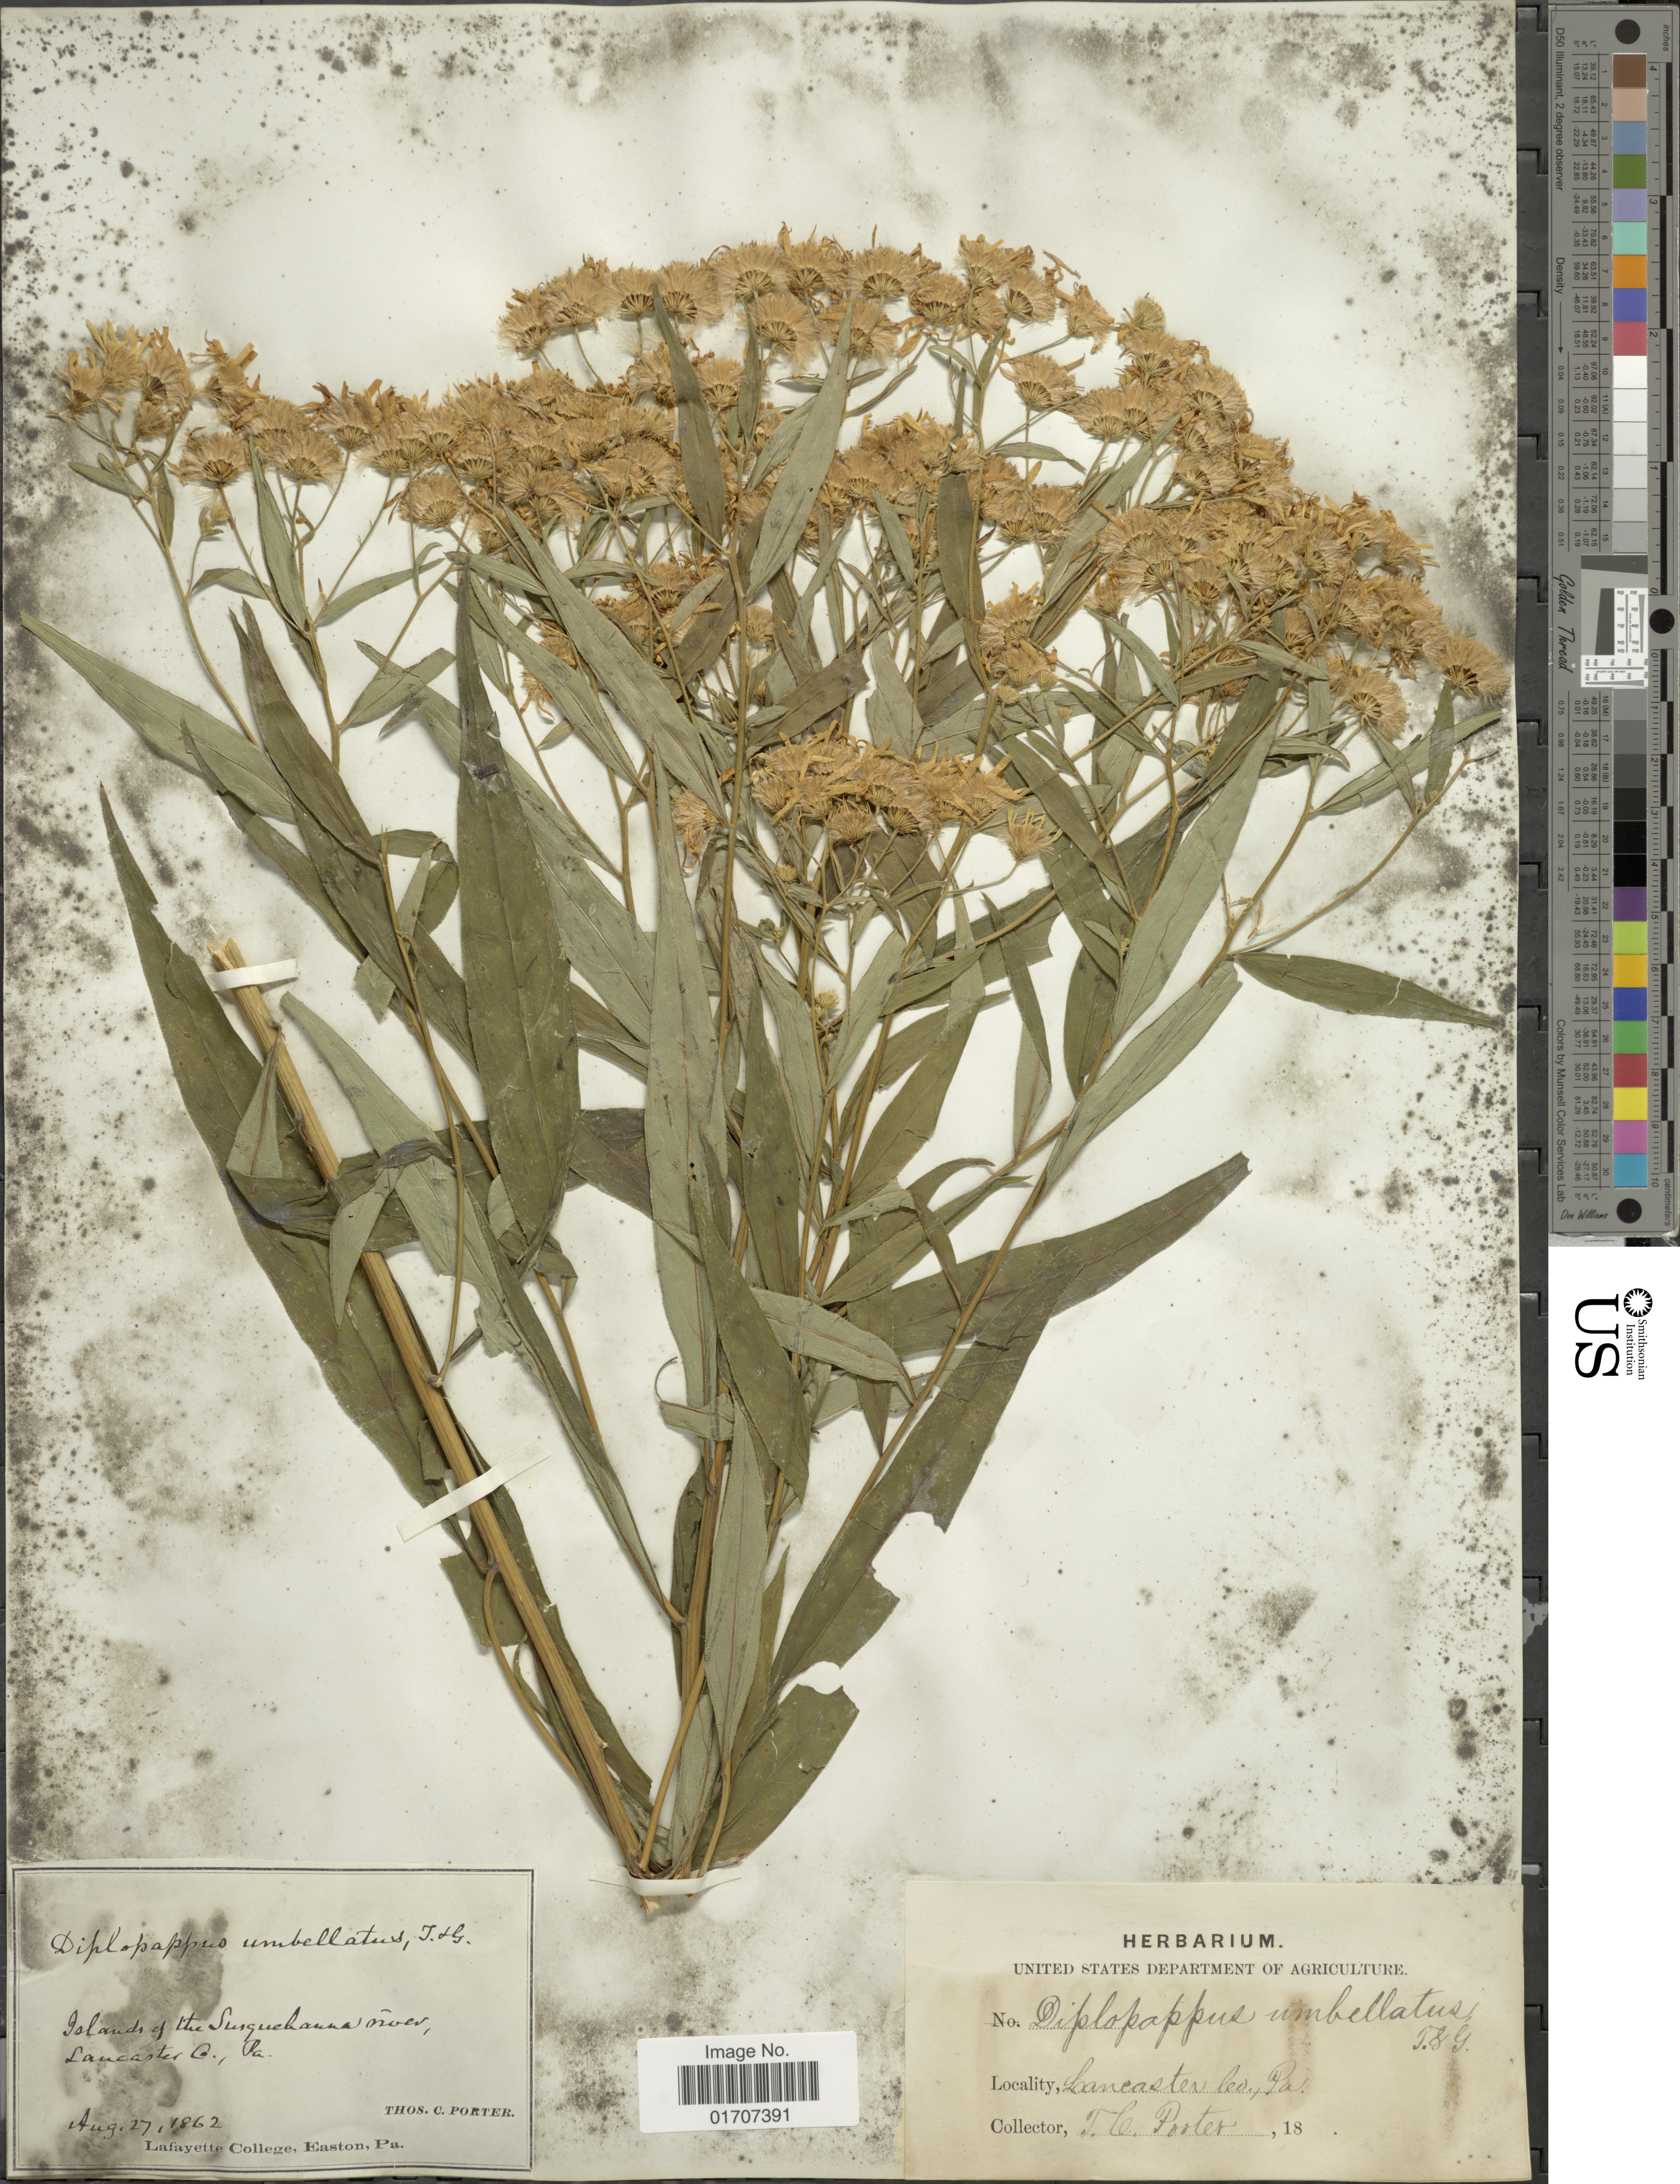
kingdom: Plantae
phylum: Tracheophyta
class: Magnoliopsida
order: Asterales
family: Asteraceae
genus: Doellingeria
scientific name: Doellingeria umbellata var. umbellata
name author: Nees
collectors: T. C. Porter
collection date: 1862-08-27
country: United States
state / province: Pennsylvania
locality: Islands of the Susquehanna river, Lancaster Co., Pa,